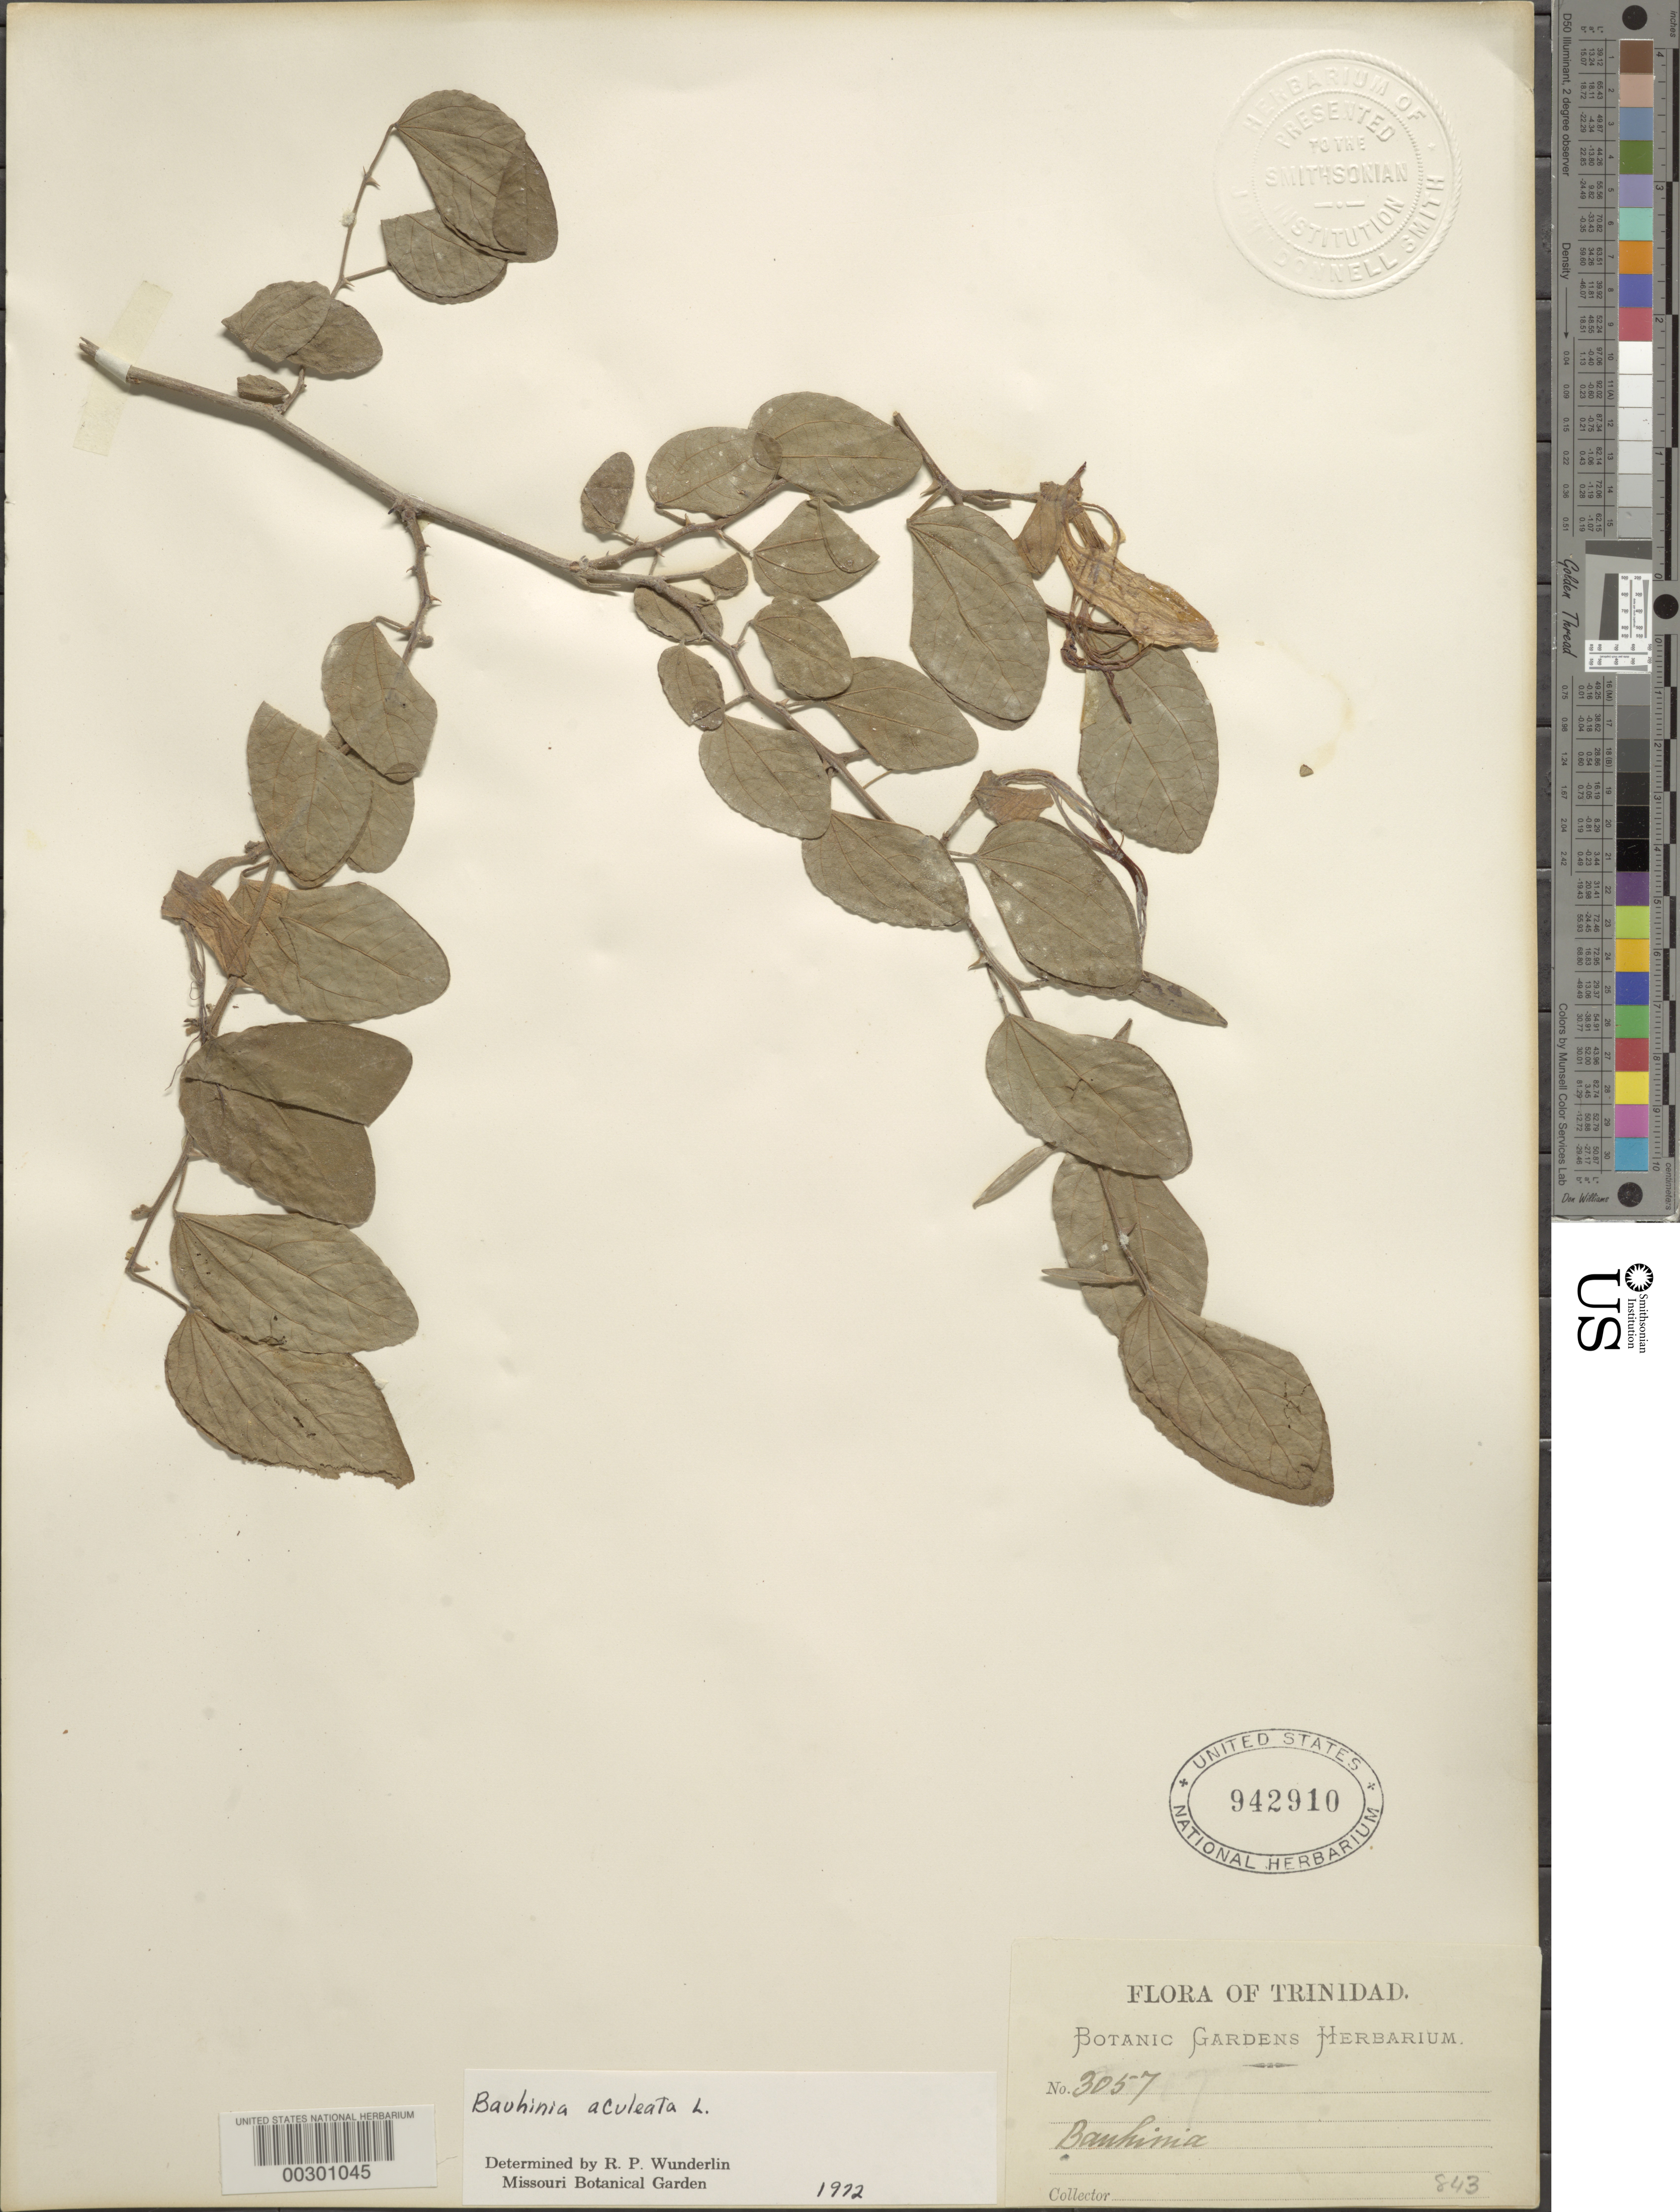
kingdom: Plantae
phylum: Tracheophyta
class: Magnoliopsida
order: Fabales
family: Fabaceae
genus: Bauhinia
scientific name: Bauhinia aculeata subsp. grandiflora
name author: (Juss.) Wunderlin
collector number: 3057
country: Trinidad and Tobago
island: Trinidad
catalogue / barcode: US 942910